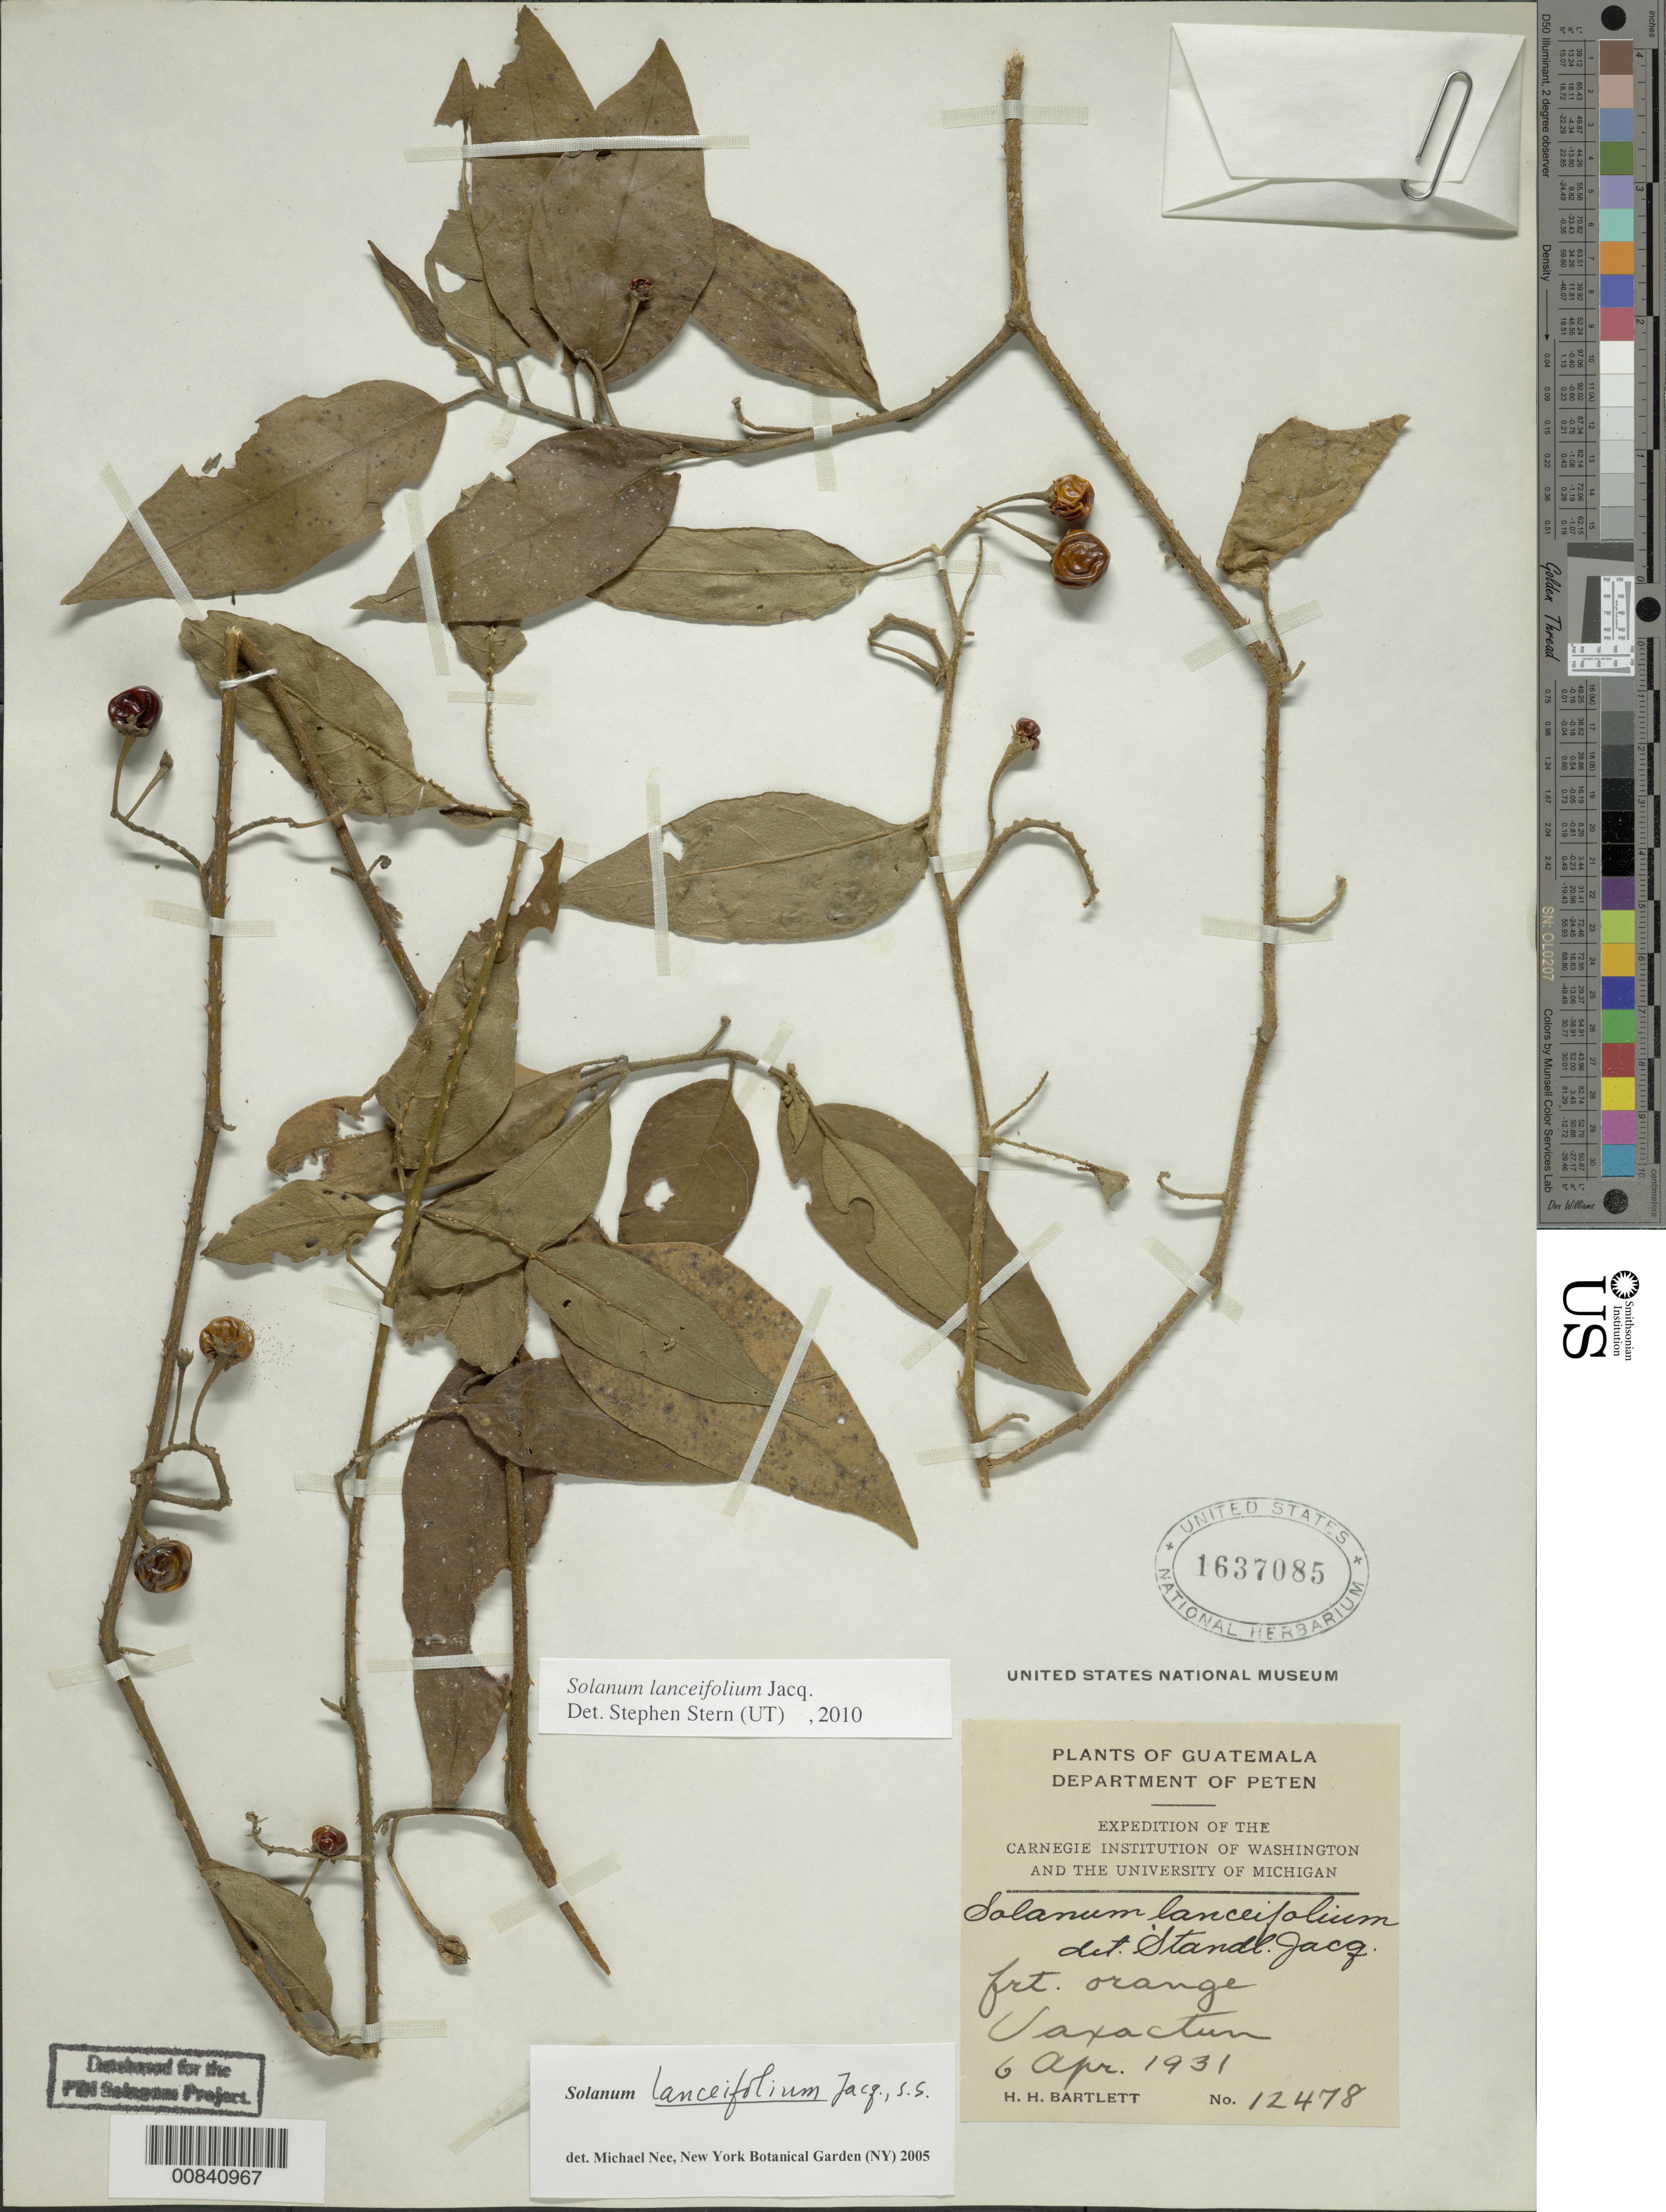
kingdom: Plantae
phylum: Tracheophyta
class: Magnoliopsida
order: Solanales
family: Solanaceae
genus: Solanum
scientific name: Solanum lanceifolium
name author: Jacq.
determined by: Nee, Michael H.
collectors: H. H. Bartlett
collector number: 12478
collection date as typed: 6 Apr 1931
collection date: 1931-04-06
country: Guatemala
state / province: El Petén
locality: Uaxactun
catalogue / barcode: US 1637085